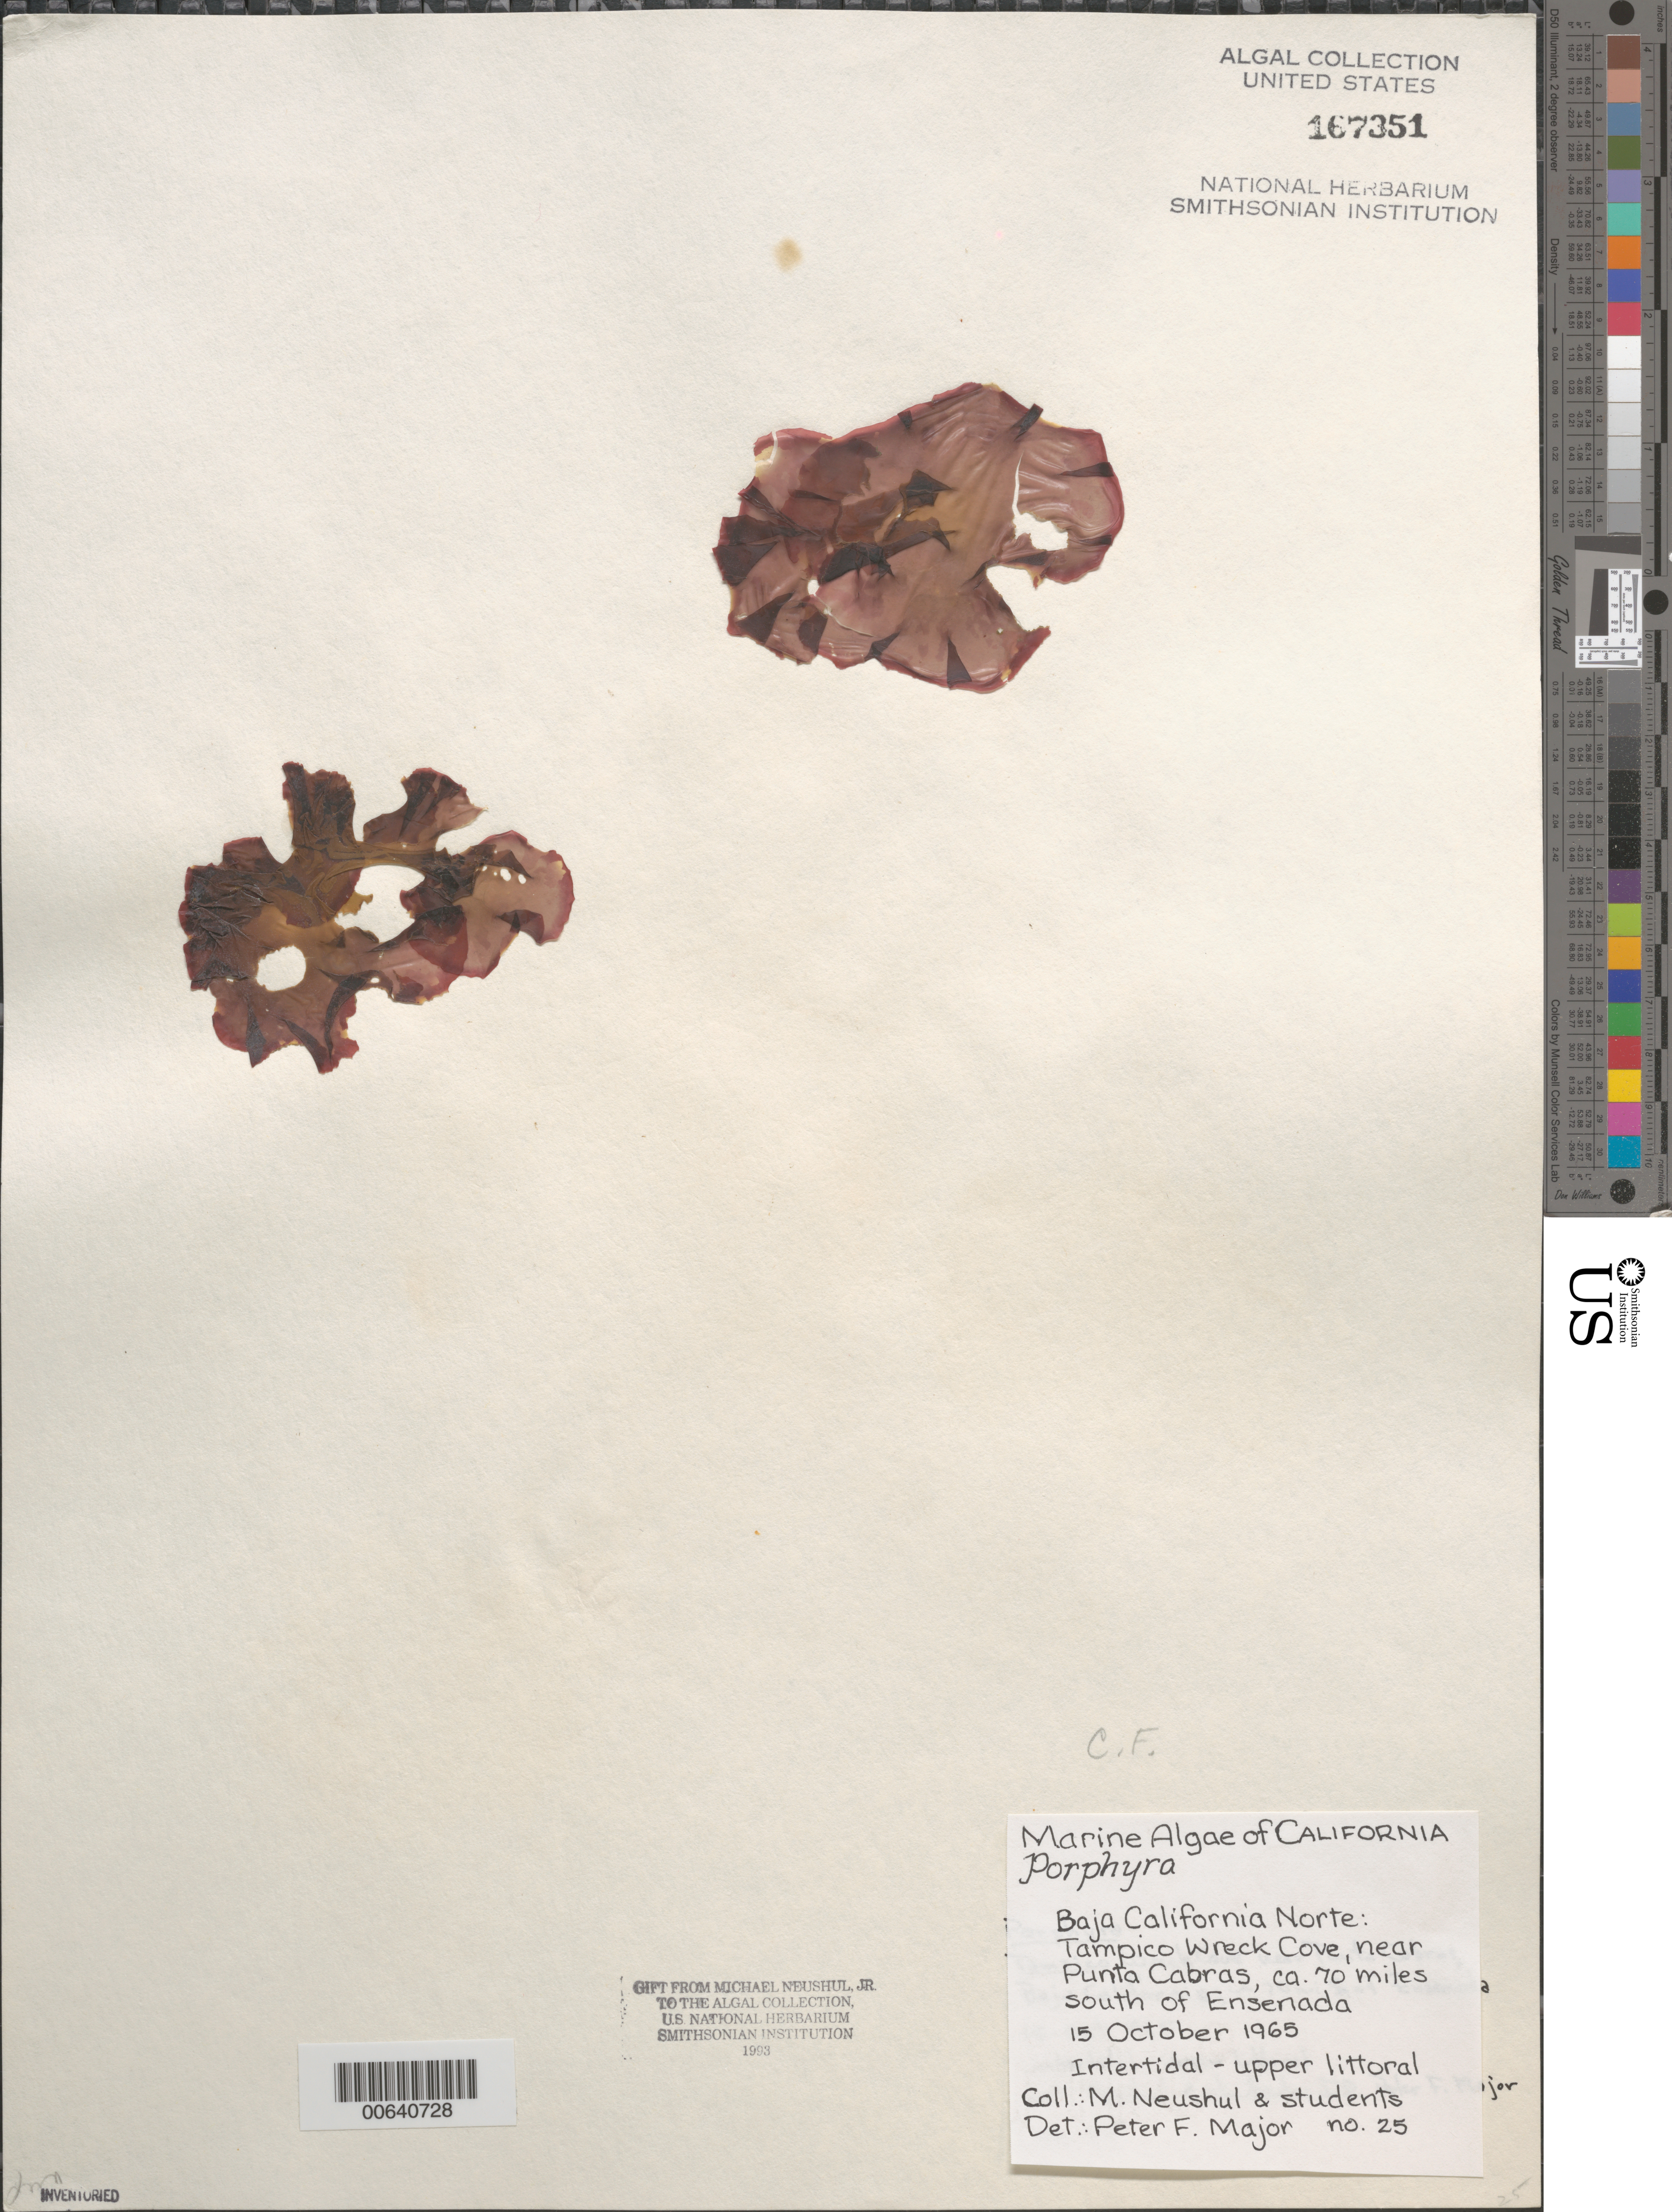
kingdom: Plantae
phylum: Rhodophyta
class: Bangiophyceae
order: Bangiales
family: Bangiaceae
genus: Porphyra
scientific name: Porphyra sp.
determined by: Major, P. F.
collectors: M. Neushul & Students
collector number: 25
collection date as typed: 15 Oct 1965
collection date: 1965-10-15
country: Mexico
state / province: Baja California Norte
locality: Tampico Wreck Cove, near Punta Cabras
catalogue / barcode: US 167351